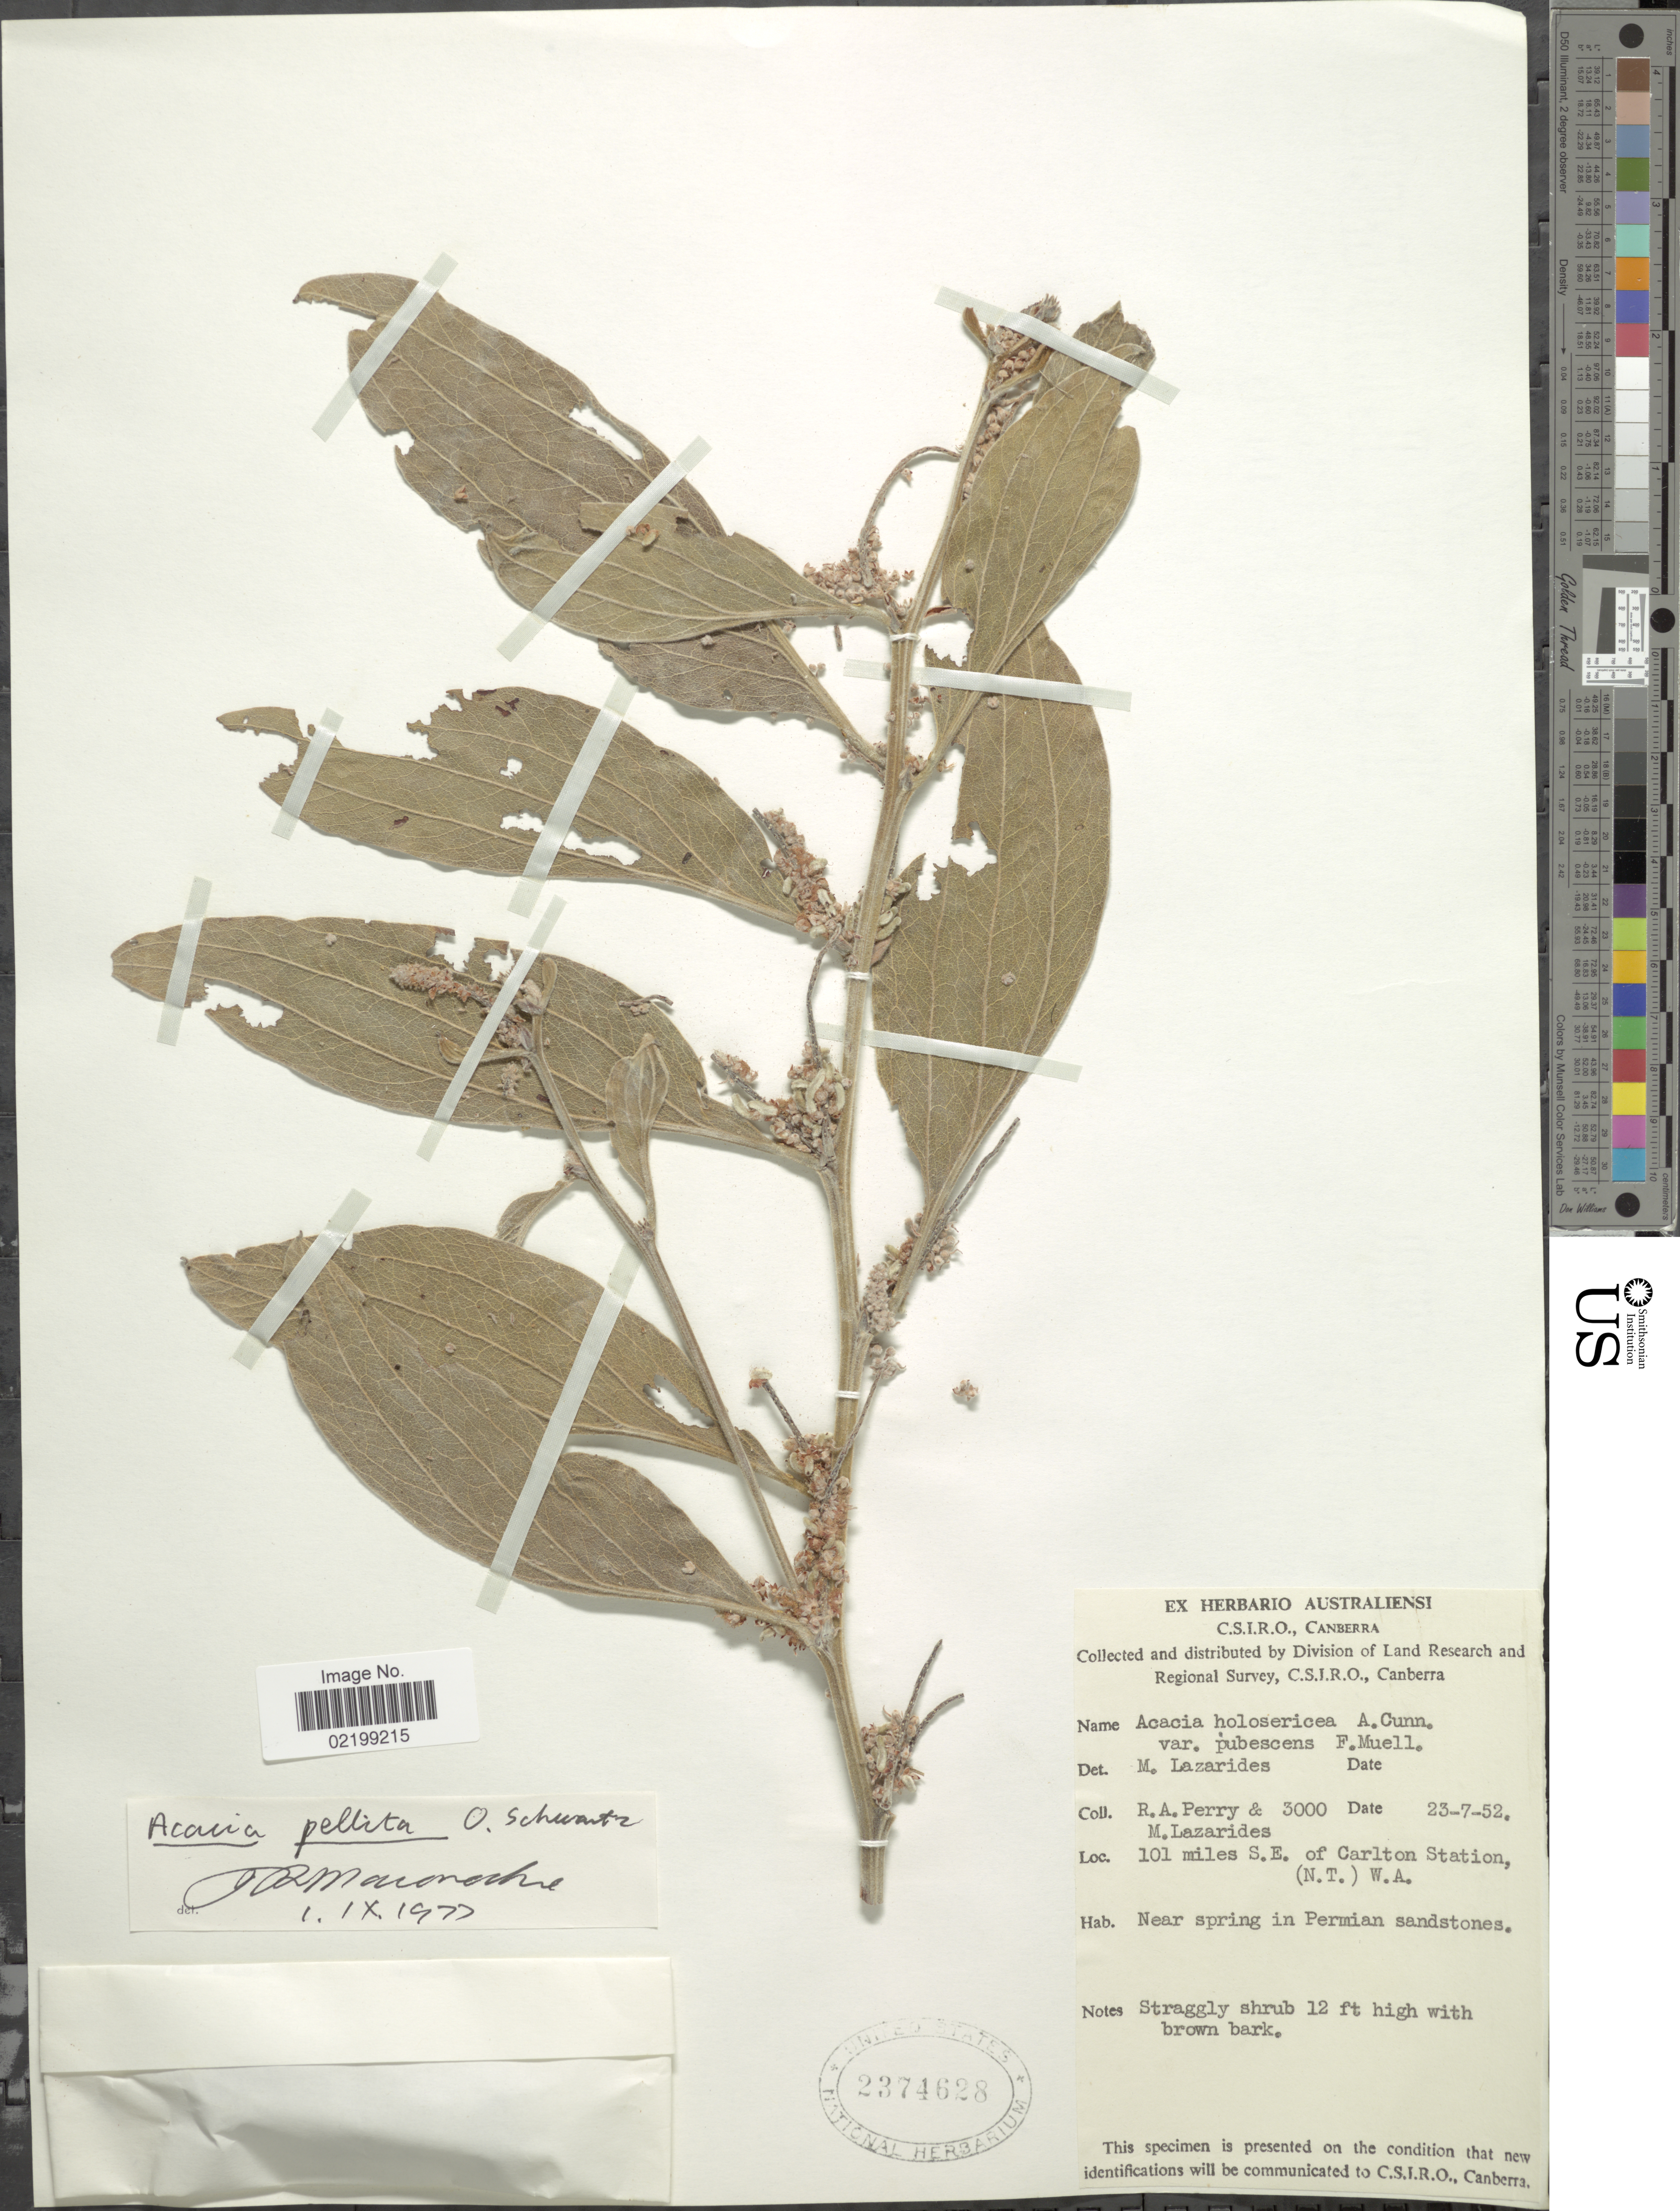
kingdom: Plantae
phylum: Tracheophyta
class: Magnoliopsida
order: Fabales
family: Fabaceae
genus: Acacia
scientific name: Acacia pellita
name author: O. Schwarz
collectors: Perry, R. A. & M. Lazarides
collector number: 3000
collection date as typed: Transcribed d/m/y: 23/7/52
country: Australia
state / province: Western Australia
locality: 101 miles S.E. of Carlton Station, near spring in Permian sandstone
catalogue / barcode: US 2374628